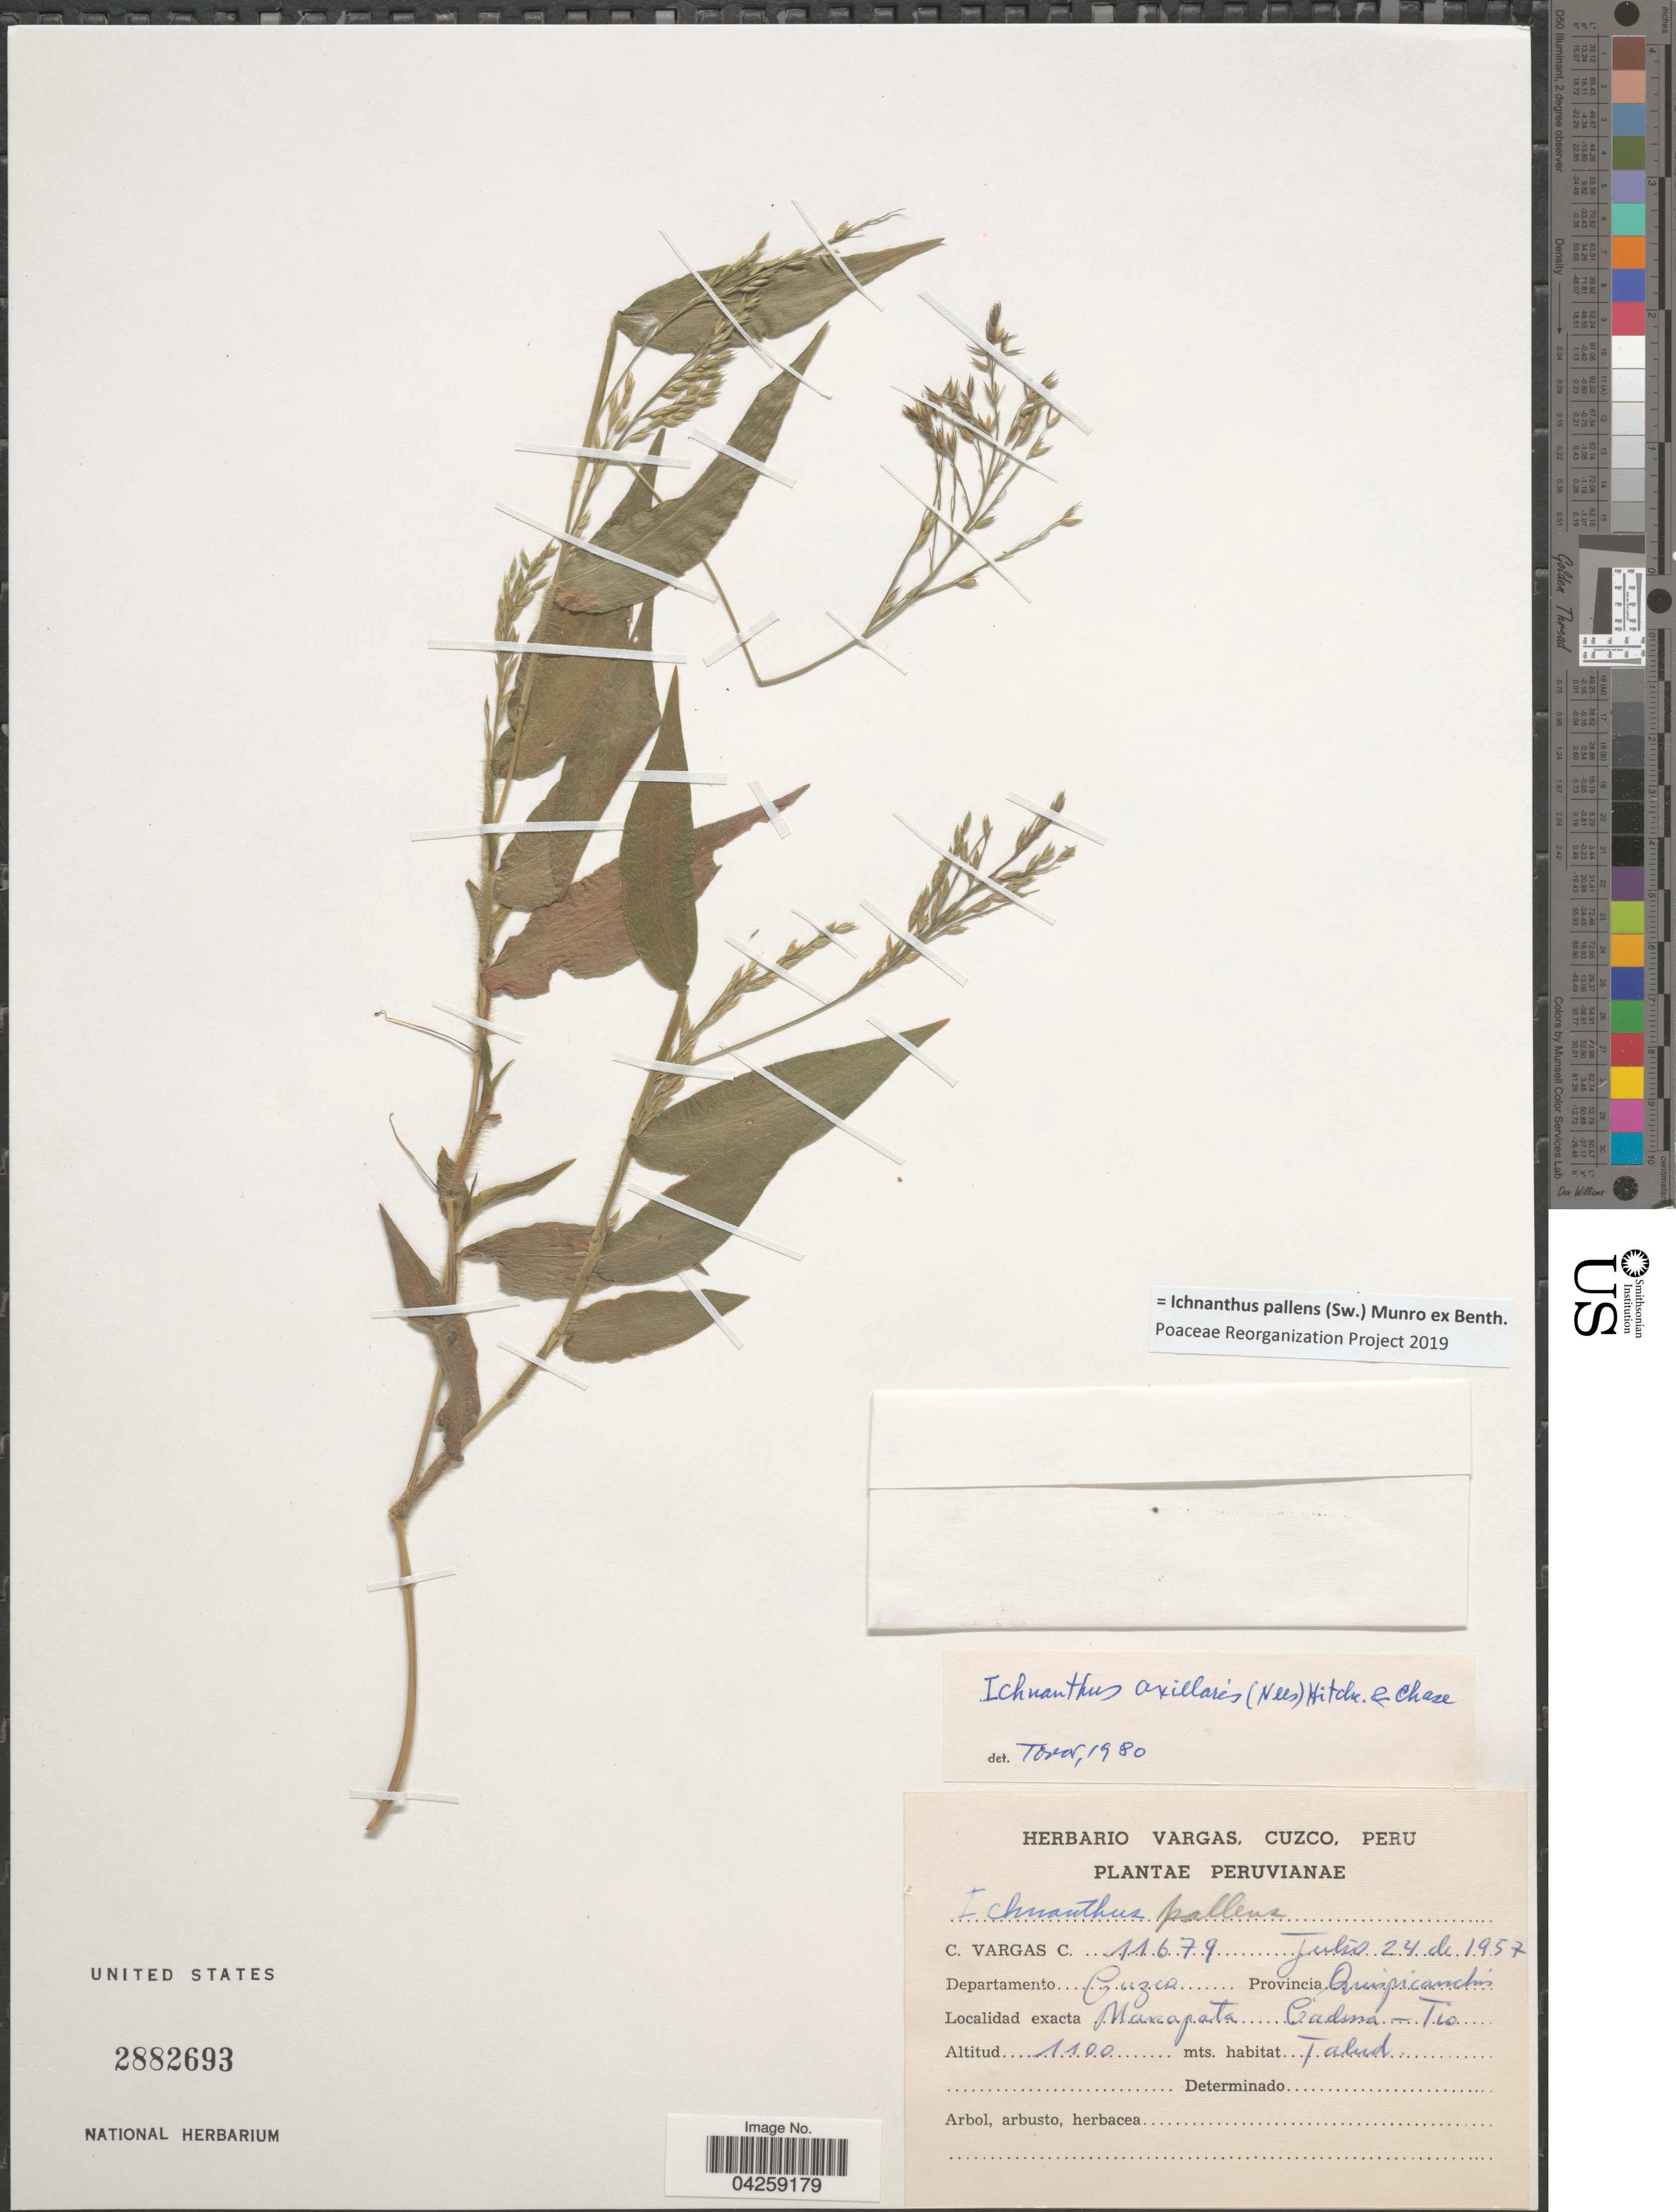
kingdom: Plantae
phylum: Tracheophyta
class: Liliopsida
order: Poales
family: Poaceae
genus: Ichnanthus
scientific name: Ichnanthus pallens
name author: (Sw.) Munro ex Benth.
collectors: C. Vargas Calderón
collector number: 11679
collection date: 1957-07-24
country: Peru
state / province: Cusco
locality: Departamento Cuzco. Provincia Quispicanchis. Marcapata Cadma-Tio.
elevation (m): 1100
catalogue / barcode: US 2882693